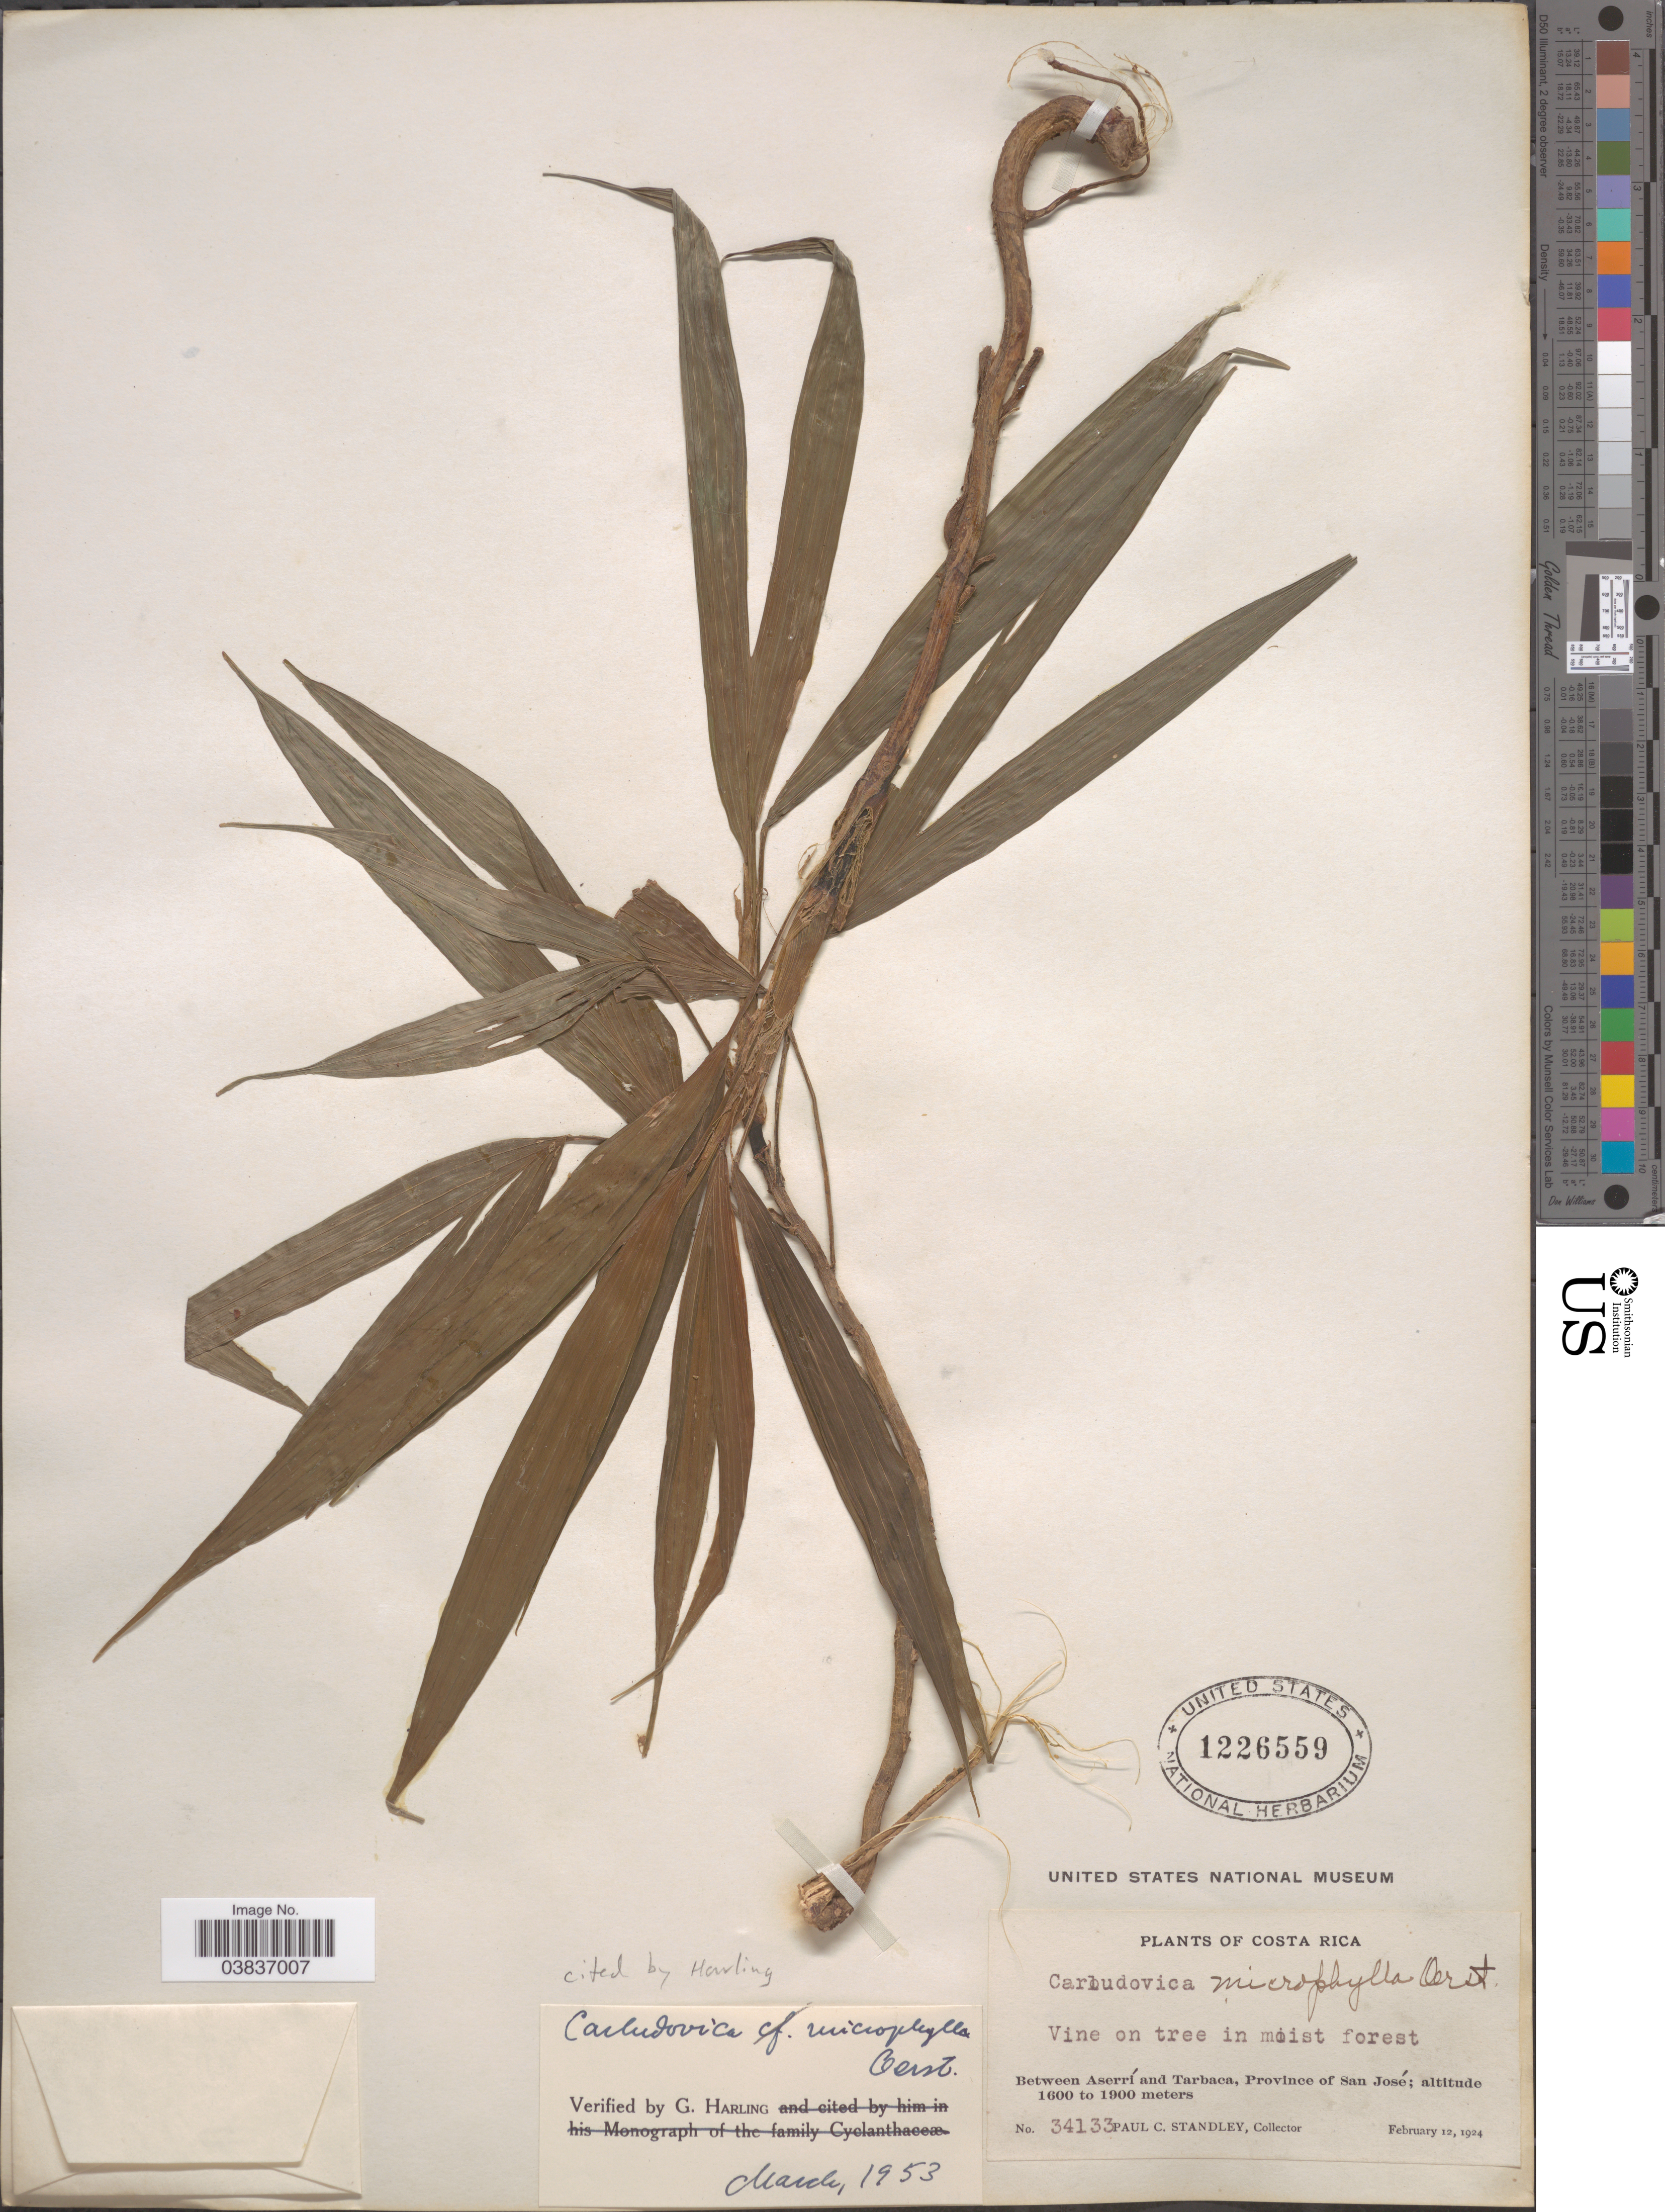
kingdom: Plantae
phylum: Tracheophyta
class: Liliopsida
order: Pandanales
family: Cyclanthaceae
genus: Asplundia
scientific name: Asplundia microphylla subsp. microphylla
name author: Harling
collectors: P. C. Standley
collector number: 34133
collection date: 1924-02-12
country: Costa Rica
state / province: San José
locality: Between Aserrí and Tarbaca.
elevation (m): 1600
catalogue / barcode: US 1226559